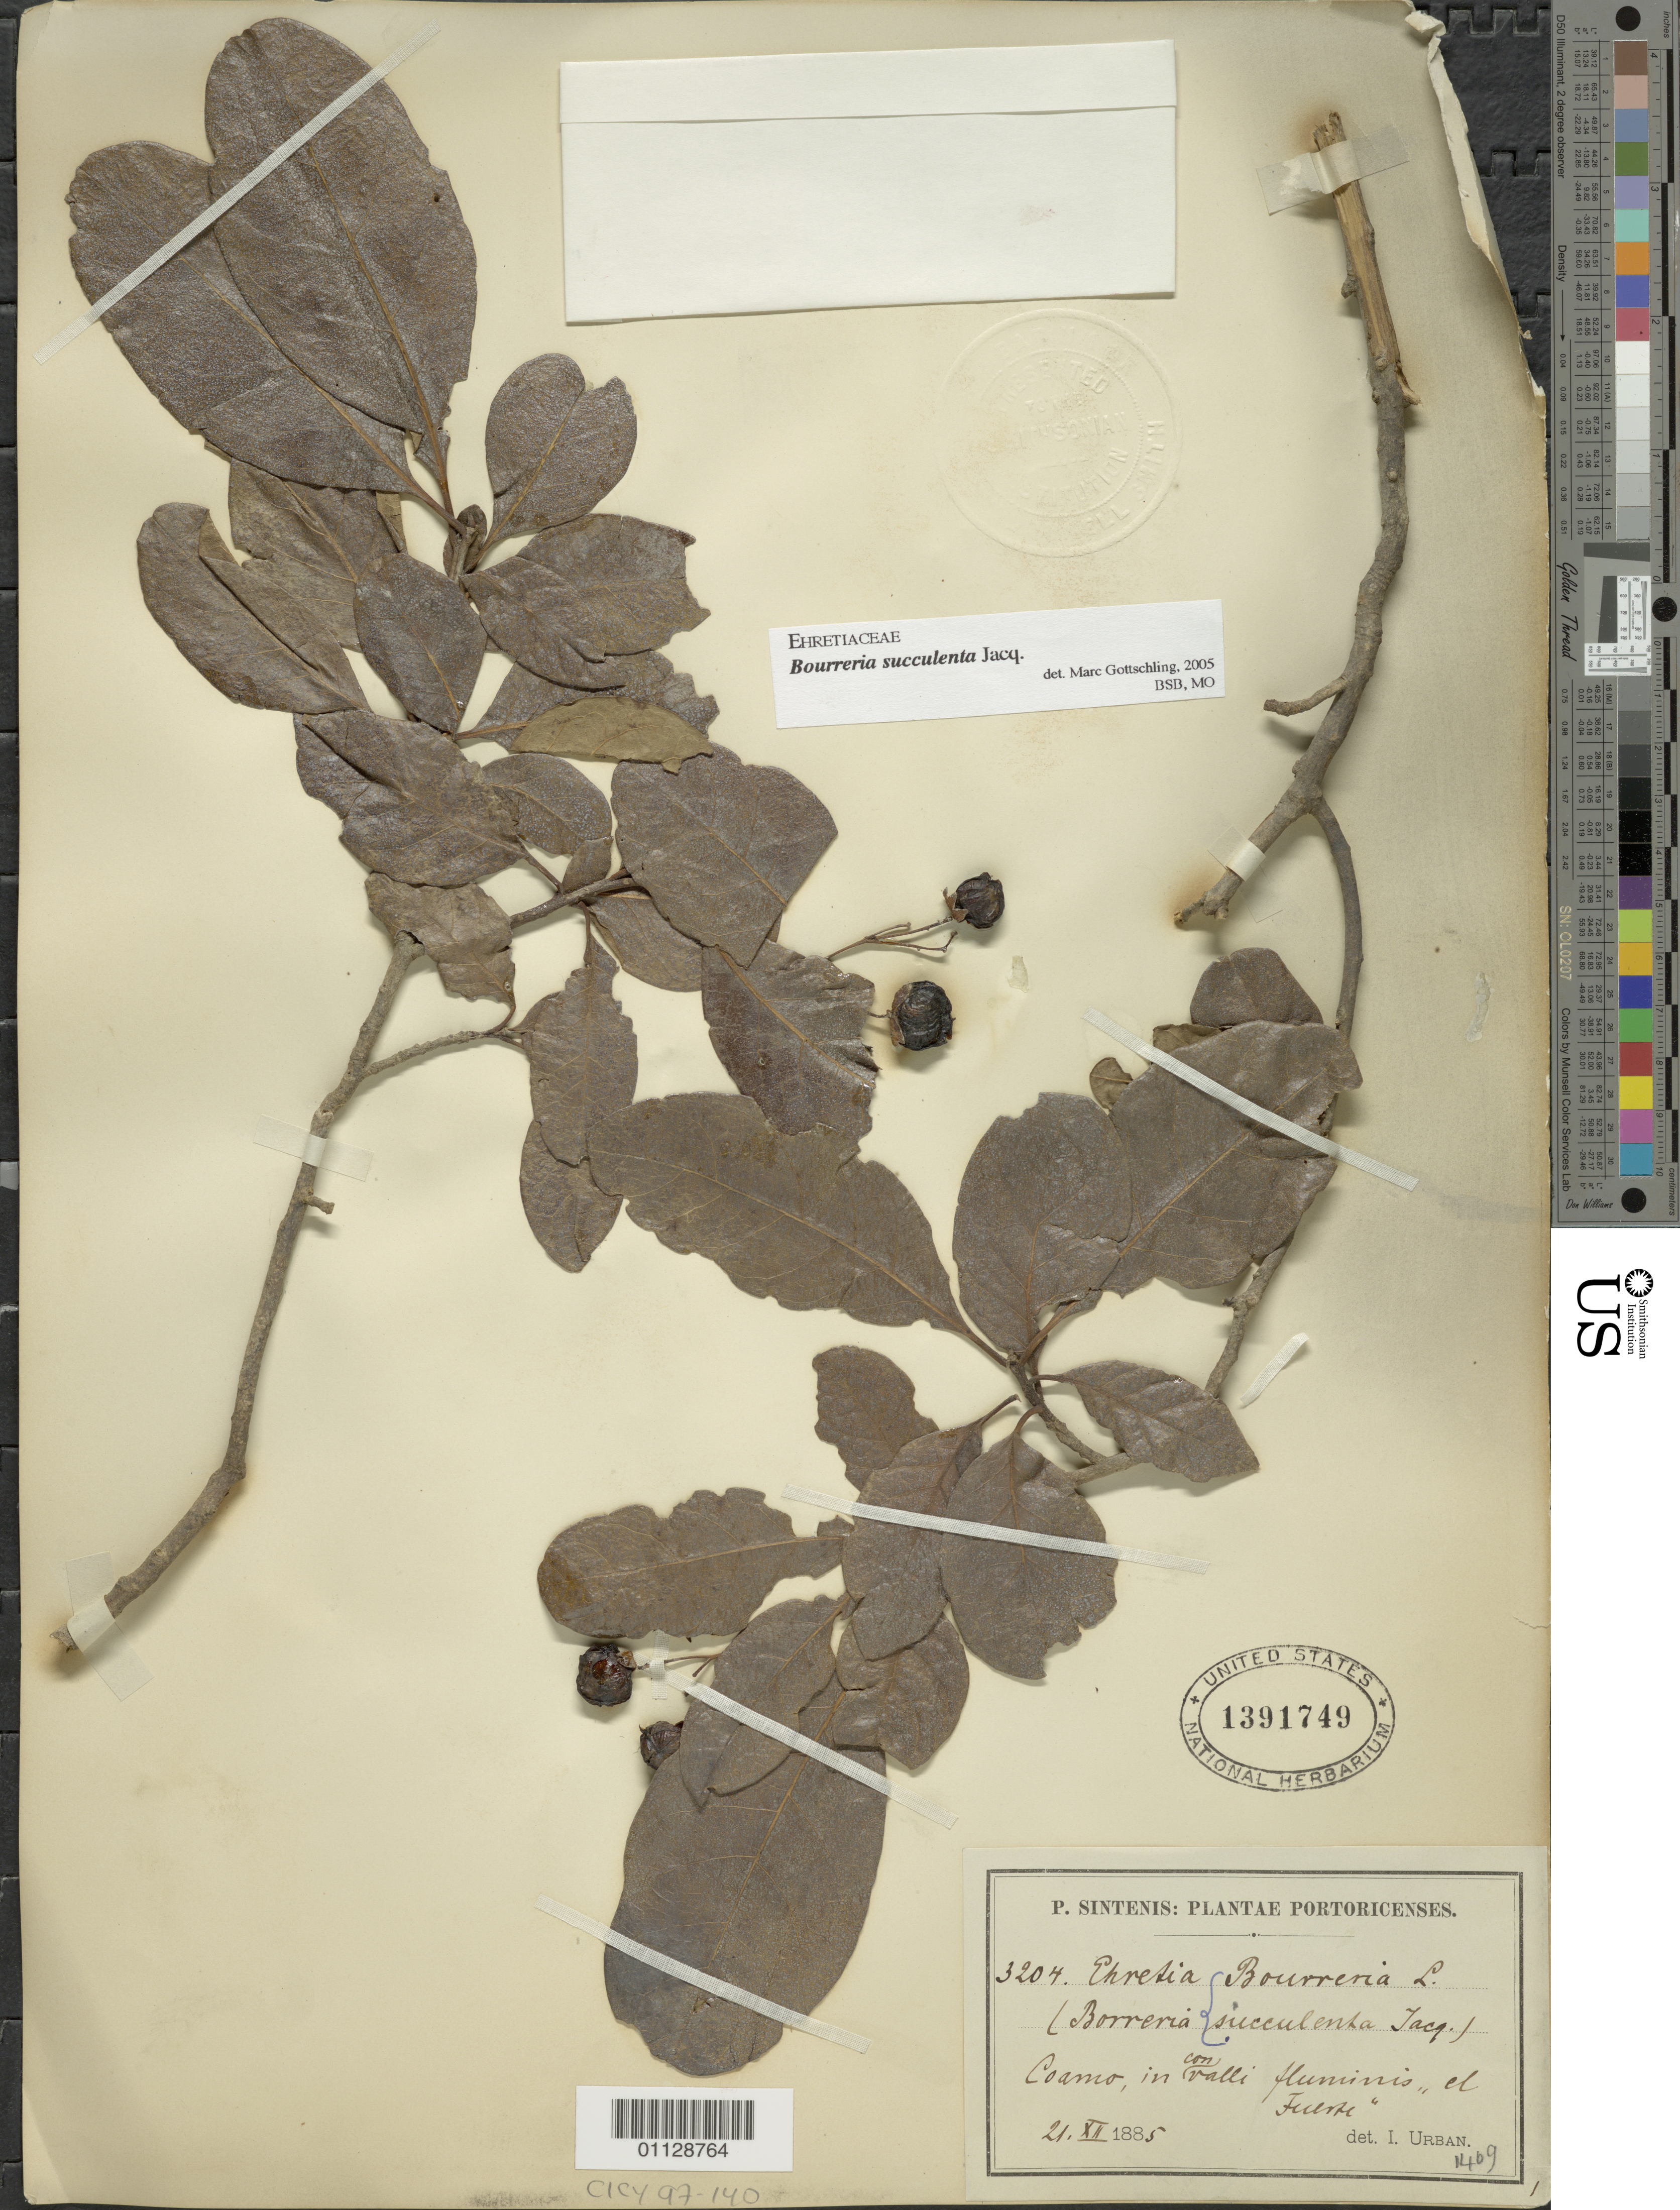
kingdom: Plantae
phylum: Tracheophyta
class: Magnoliopsida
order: Boraginales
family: Ehretiaceae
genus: Bourreria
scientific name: Bourreria succulenta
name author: Jacq.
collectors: P. Sintenis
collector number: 3204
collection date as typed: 21 Dec 1885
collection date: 1885-12-21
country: Puerto Rico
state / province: Coamo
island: Puerto Rico I.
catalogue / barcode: US 1391749